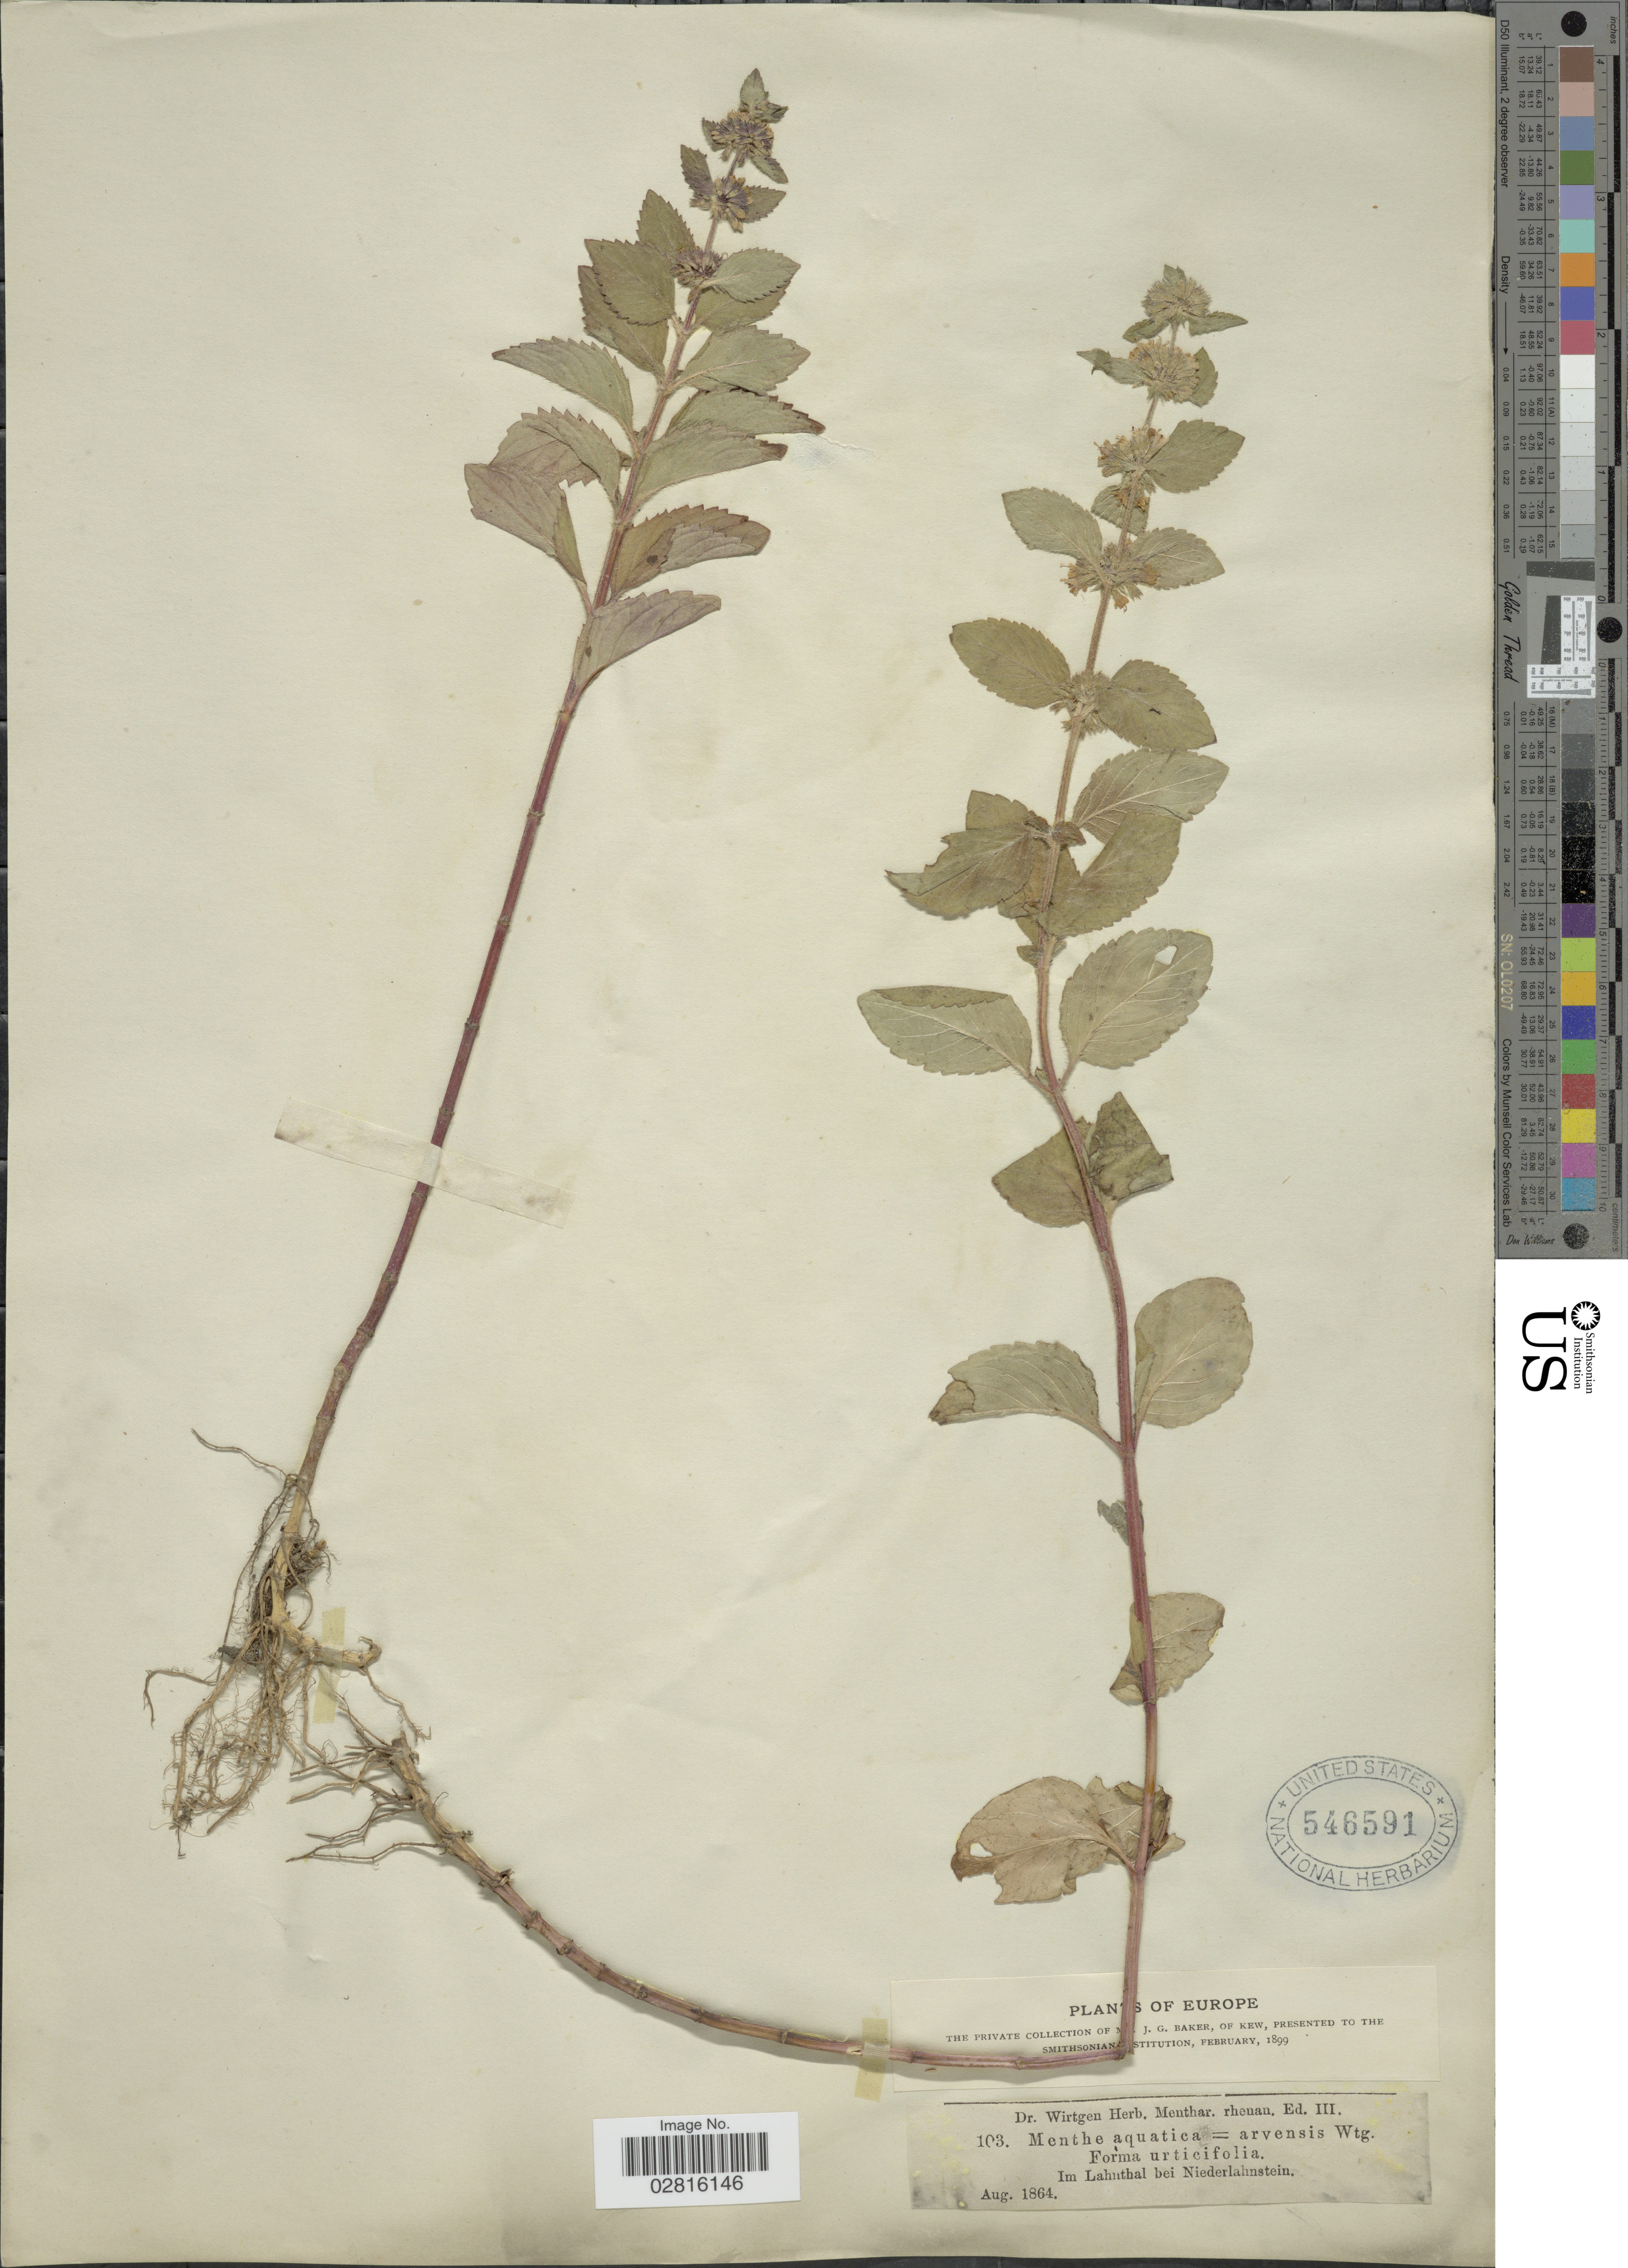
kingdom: Plantae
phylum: Tracheophyta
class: Magnoliopsida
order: Lamiales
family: Lamiaceae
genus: Mentha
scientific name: Mentha aquatica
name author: L.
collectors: Wirtgen, --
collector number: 103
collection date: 1864-08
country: Germany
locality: Im Lahnthal bei Niederlahnstein.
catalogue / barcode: US 546591